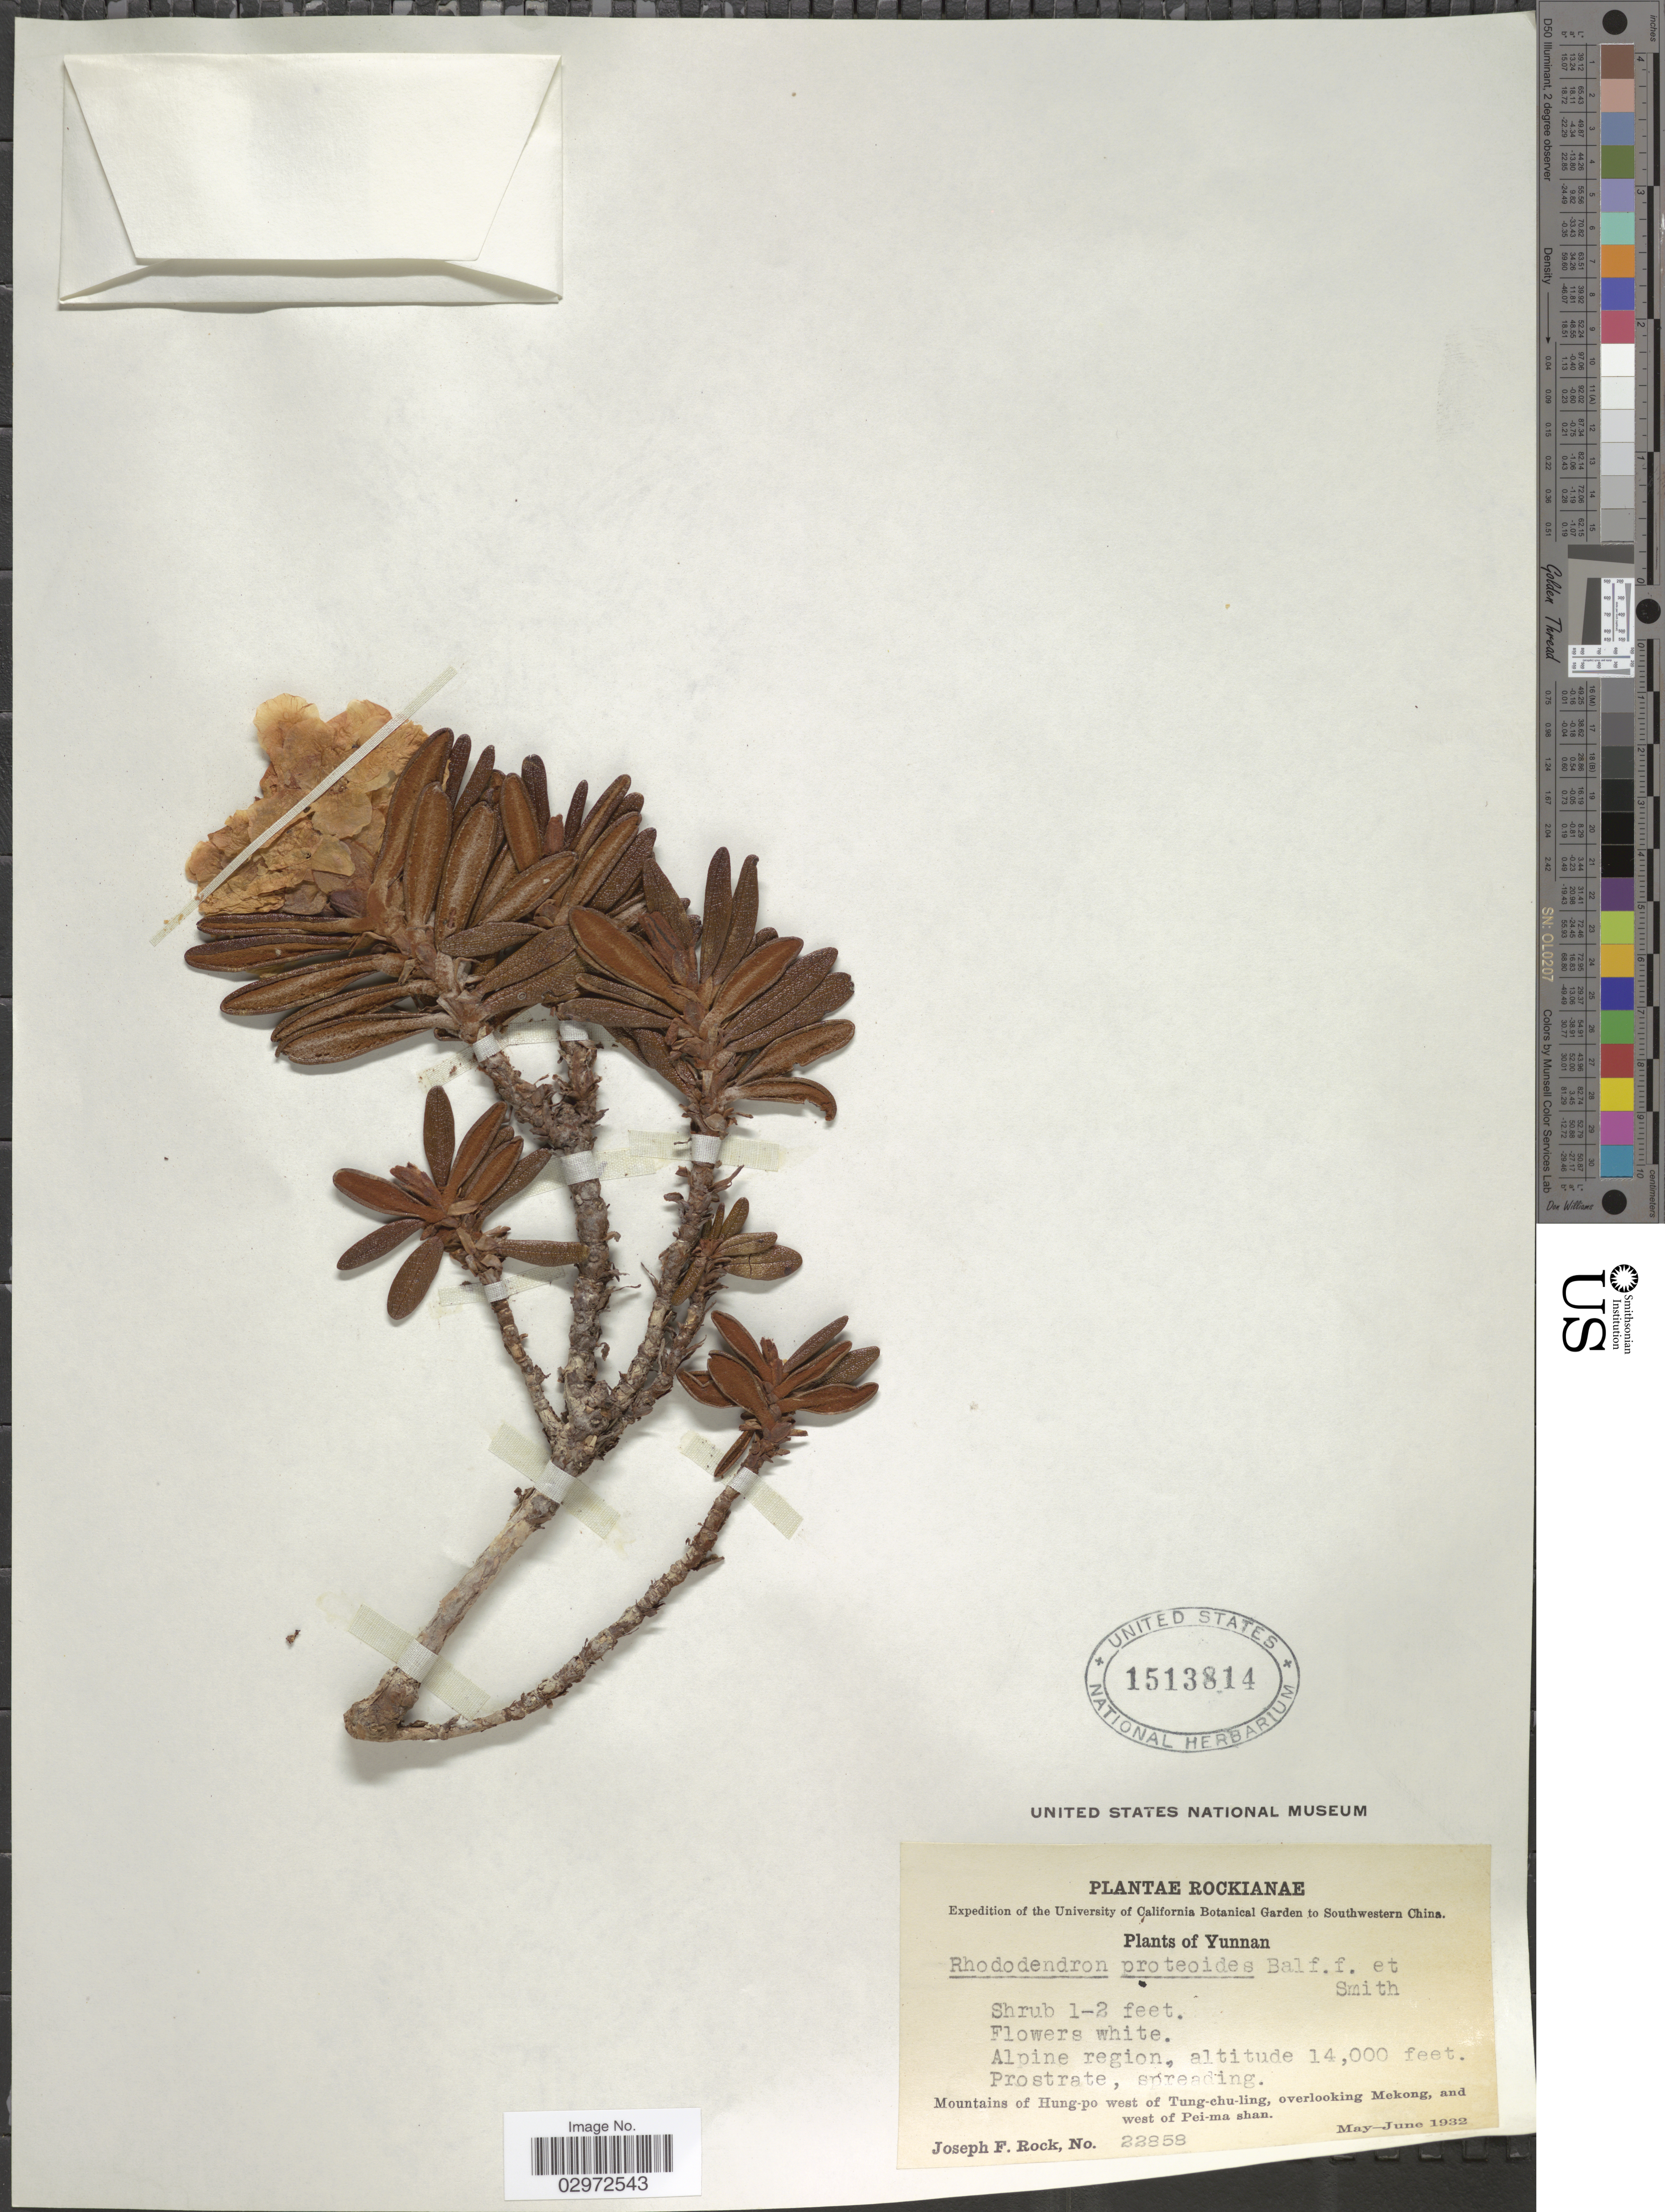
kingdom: Plantae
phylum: Tracheophyta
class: Magnoliopsida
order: Ericales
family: Ericaceae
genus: Rhododendron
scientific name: Rhododendron proteoides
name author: Balf. f. & W.W. Sm.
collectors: J. F. Rock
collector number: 22858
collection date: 1932-05/1932-06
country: China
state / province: Yunnan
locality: Mountains of Hung-po west of Tung-chu-ling, overlooking Mekong, and west of Pei-ma shan. Southwestern China. Alpine region.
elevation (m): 4267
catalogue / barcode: US 1513814